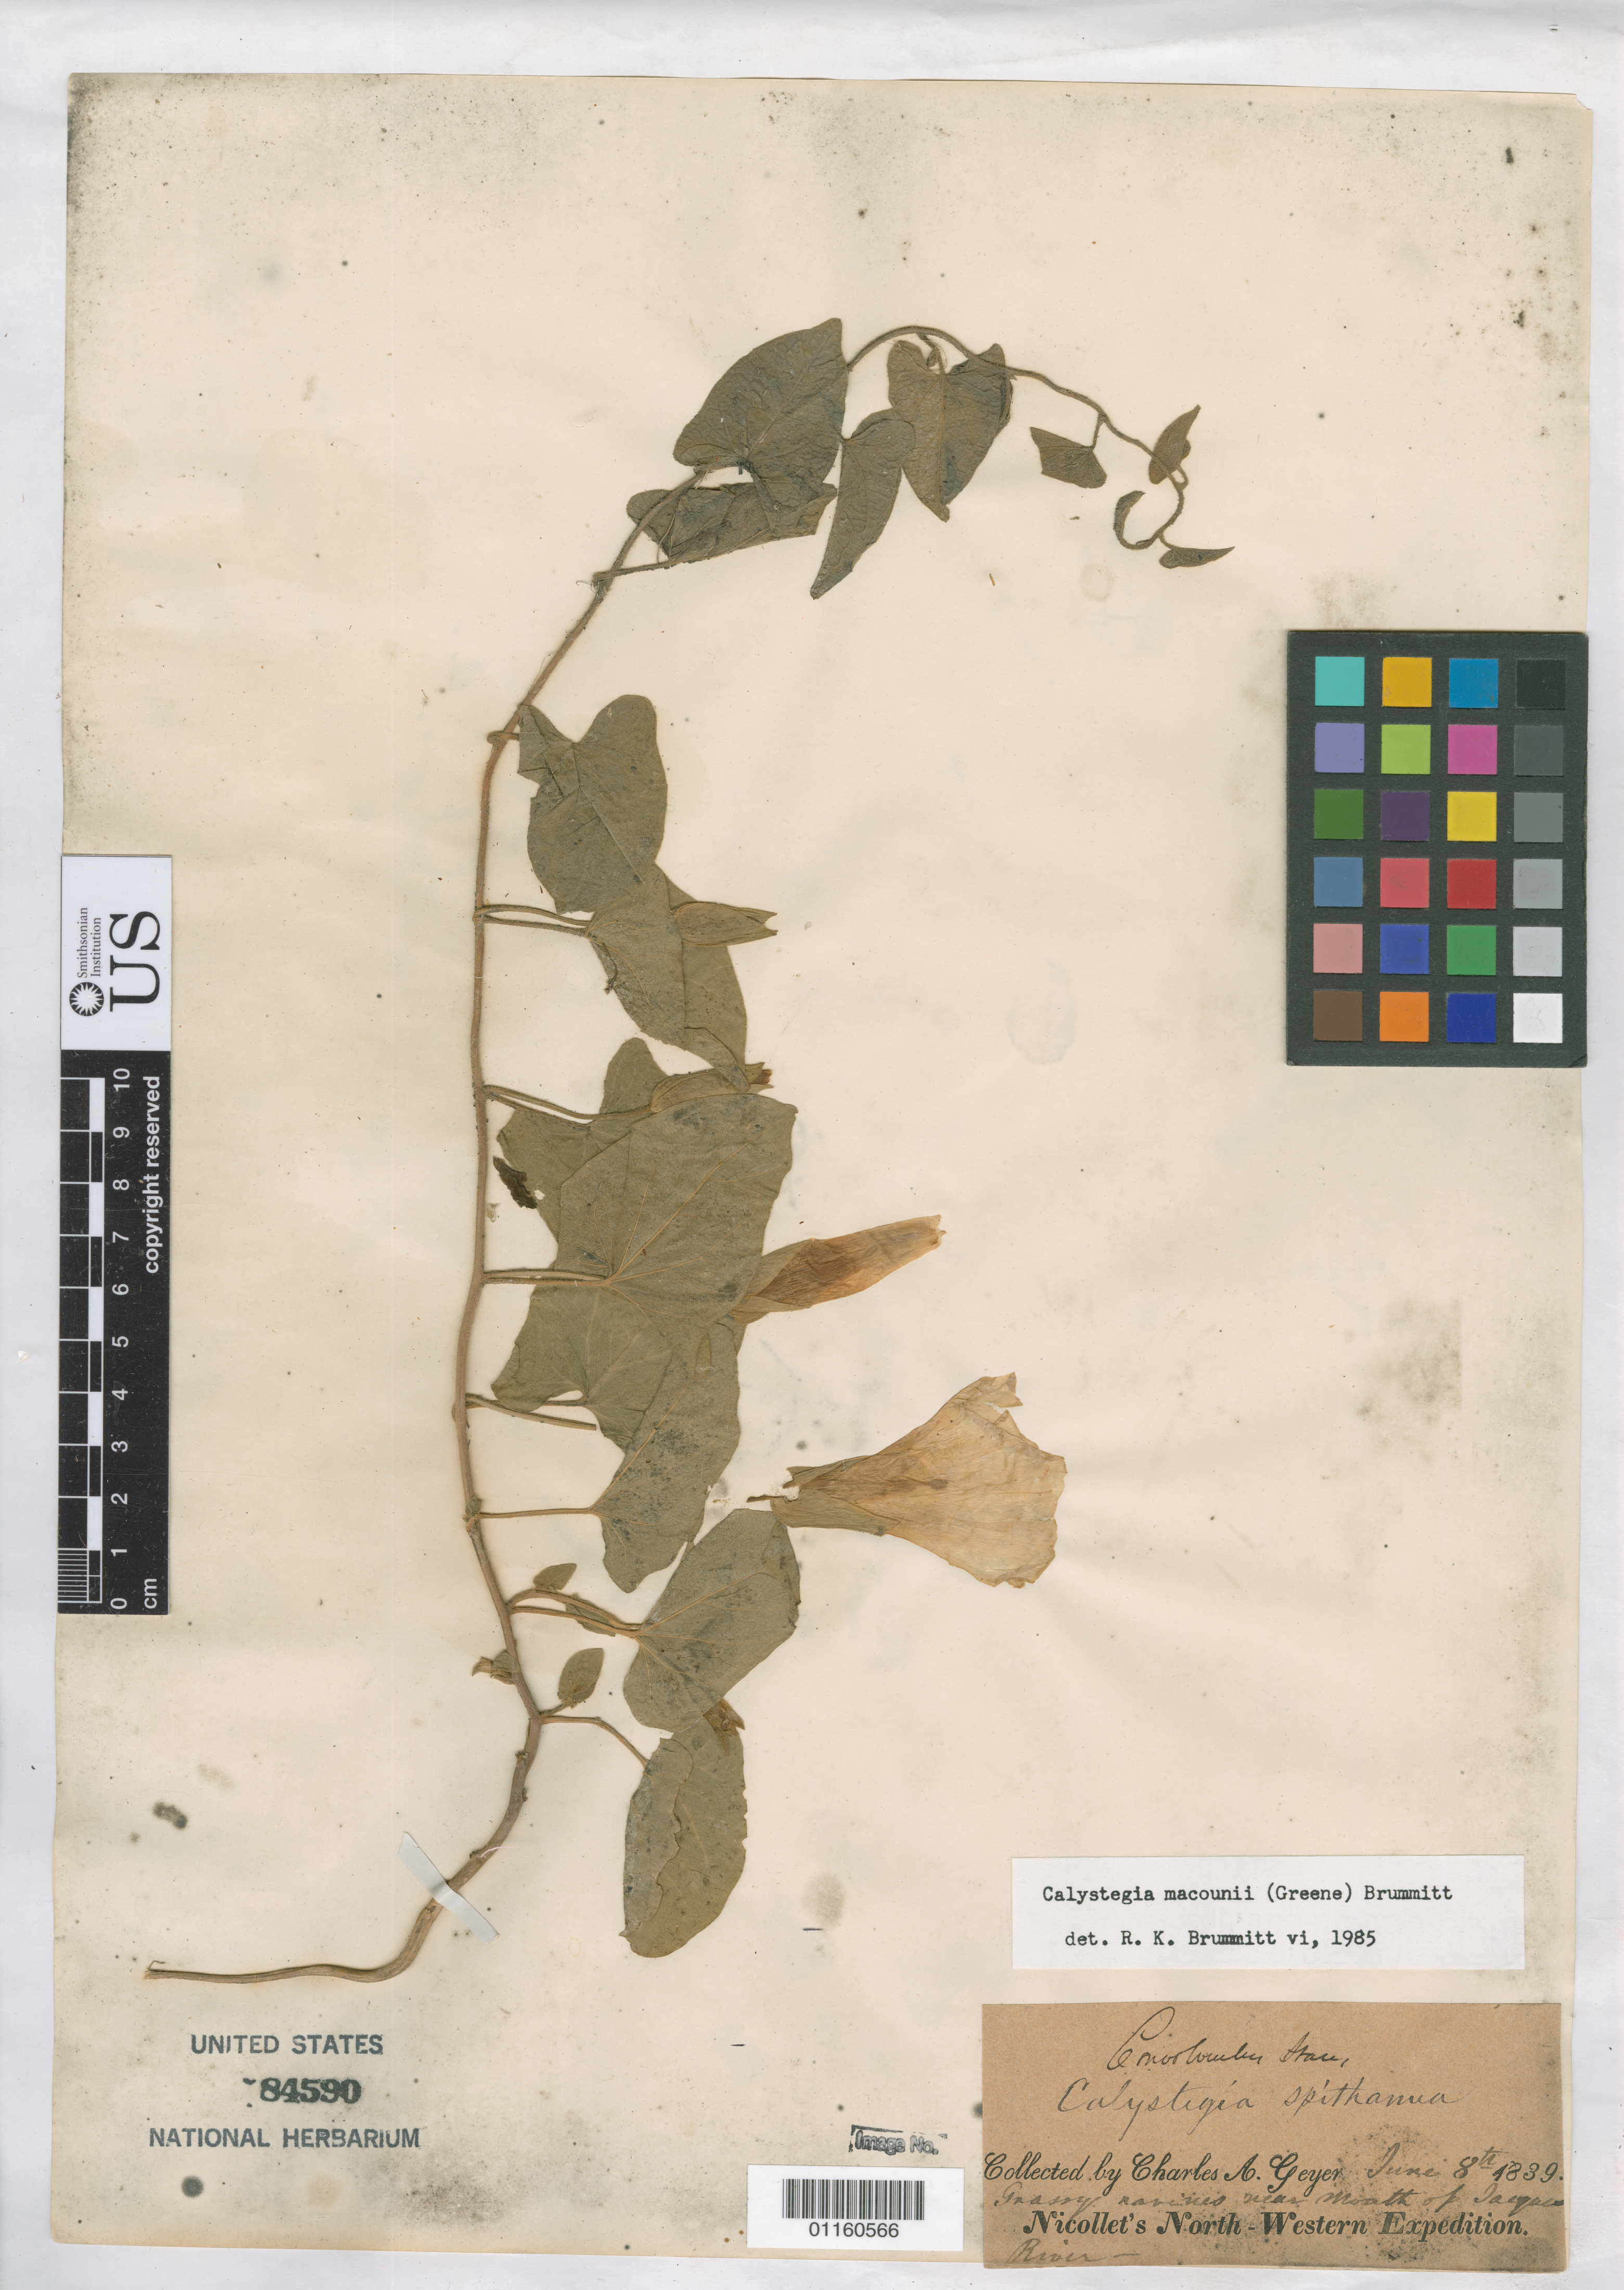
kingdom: Plantae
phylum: Tracheophyta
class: Magnoliopsida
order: Solanales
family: Convolvulaceae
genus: Calystegia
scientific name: Calystegia macounii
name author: (Greene) Brummitt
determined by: Brummitt, R. K.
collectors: C. A. Geyer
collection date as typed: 8 Jun 1839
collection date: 1839-06-08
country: United States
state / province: Missouri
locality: near mouth of [Jacks] River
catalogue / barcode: US 84590